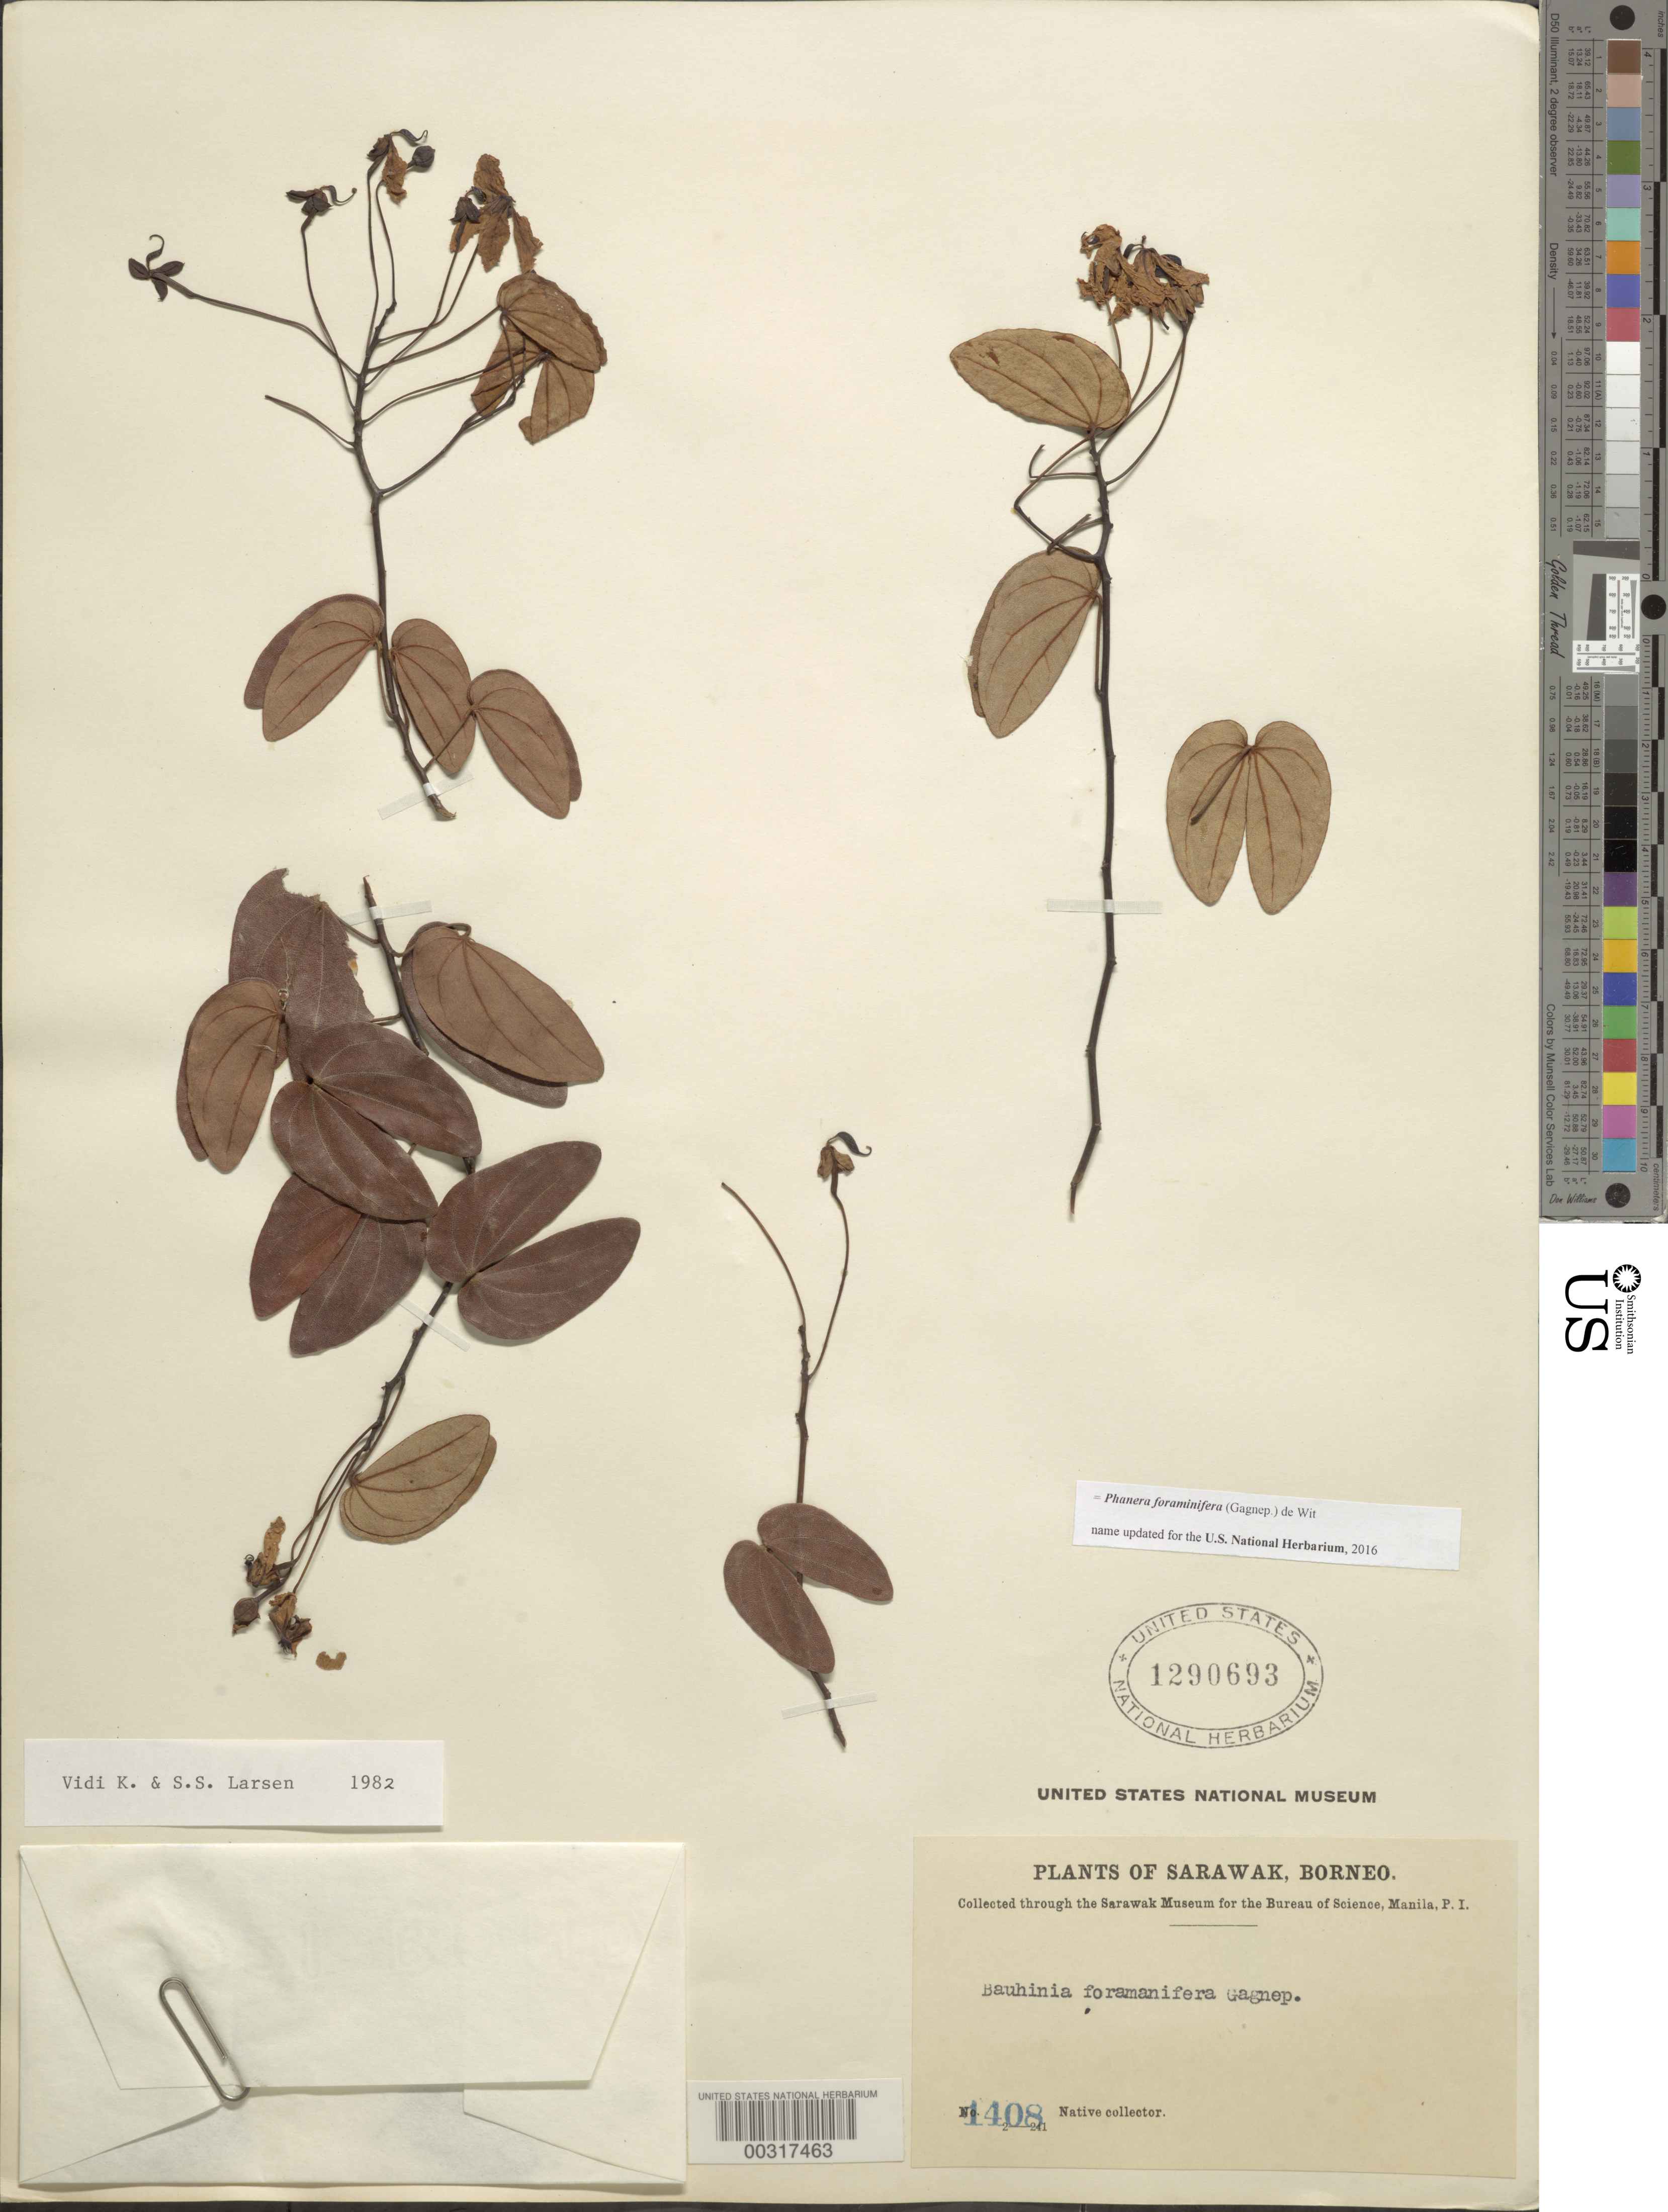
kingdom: Plantae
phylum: Tracheophyta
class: Magnoliopsida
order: Fabales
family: Fabaceae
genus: Phanera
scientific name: Phanera foraminifera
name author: (Gagnep.) de Wit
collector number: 1408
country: Malaysia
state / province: Sarawak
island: Borneo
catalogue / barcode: US 1290693